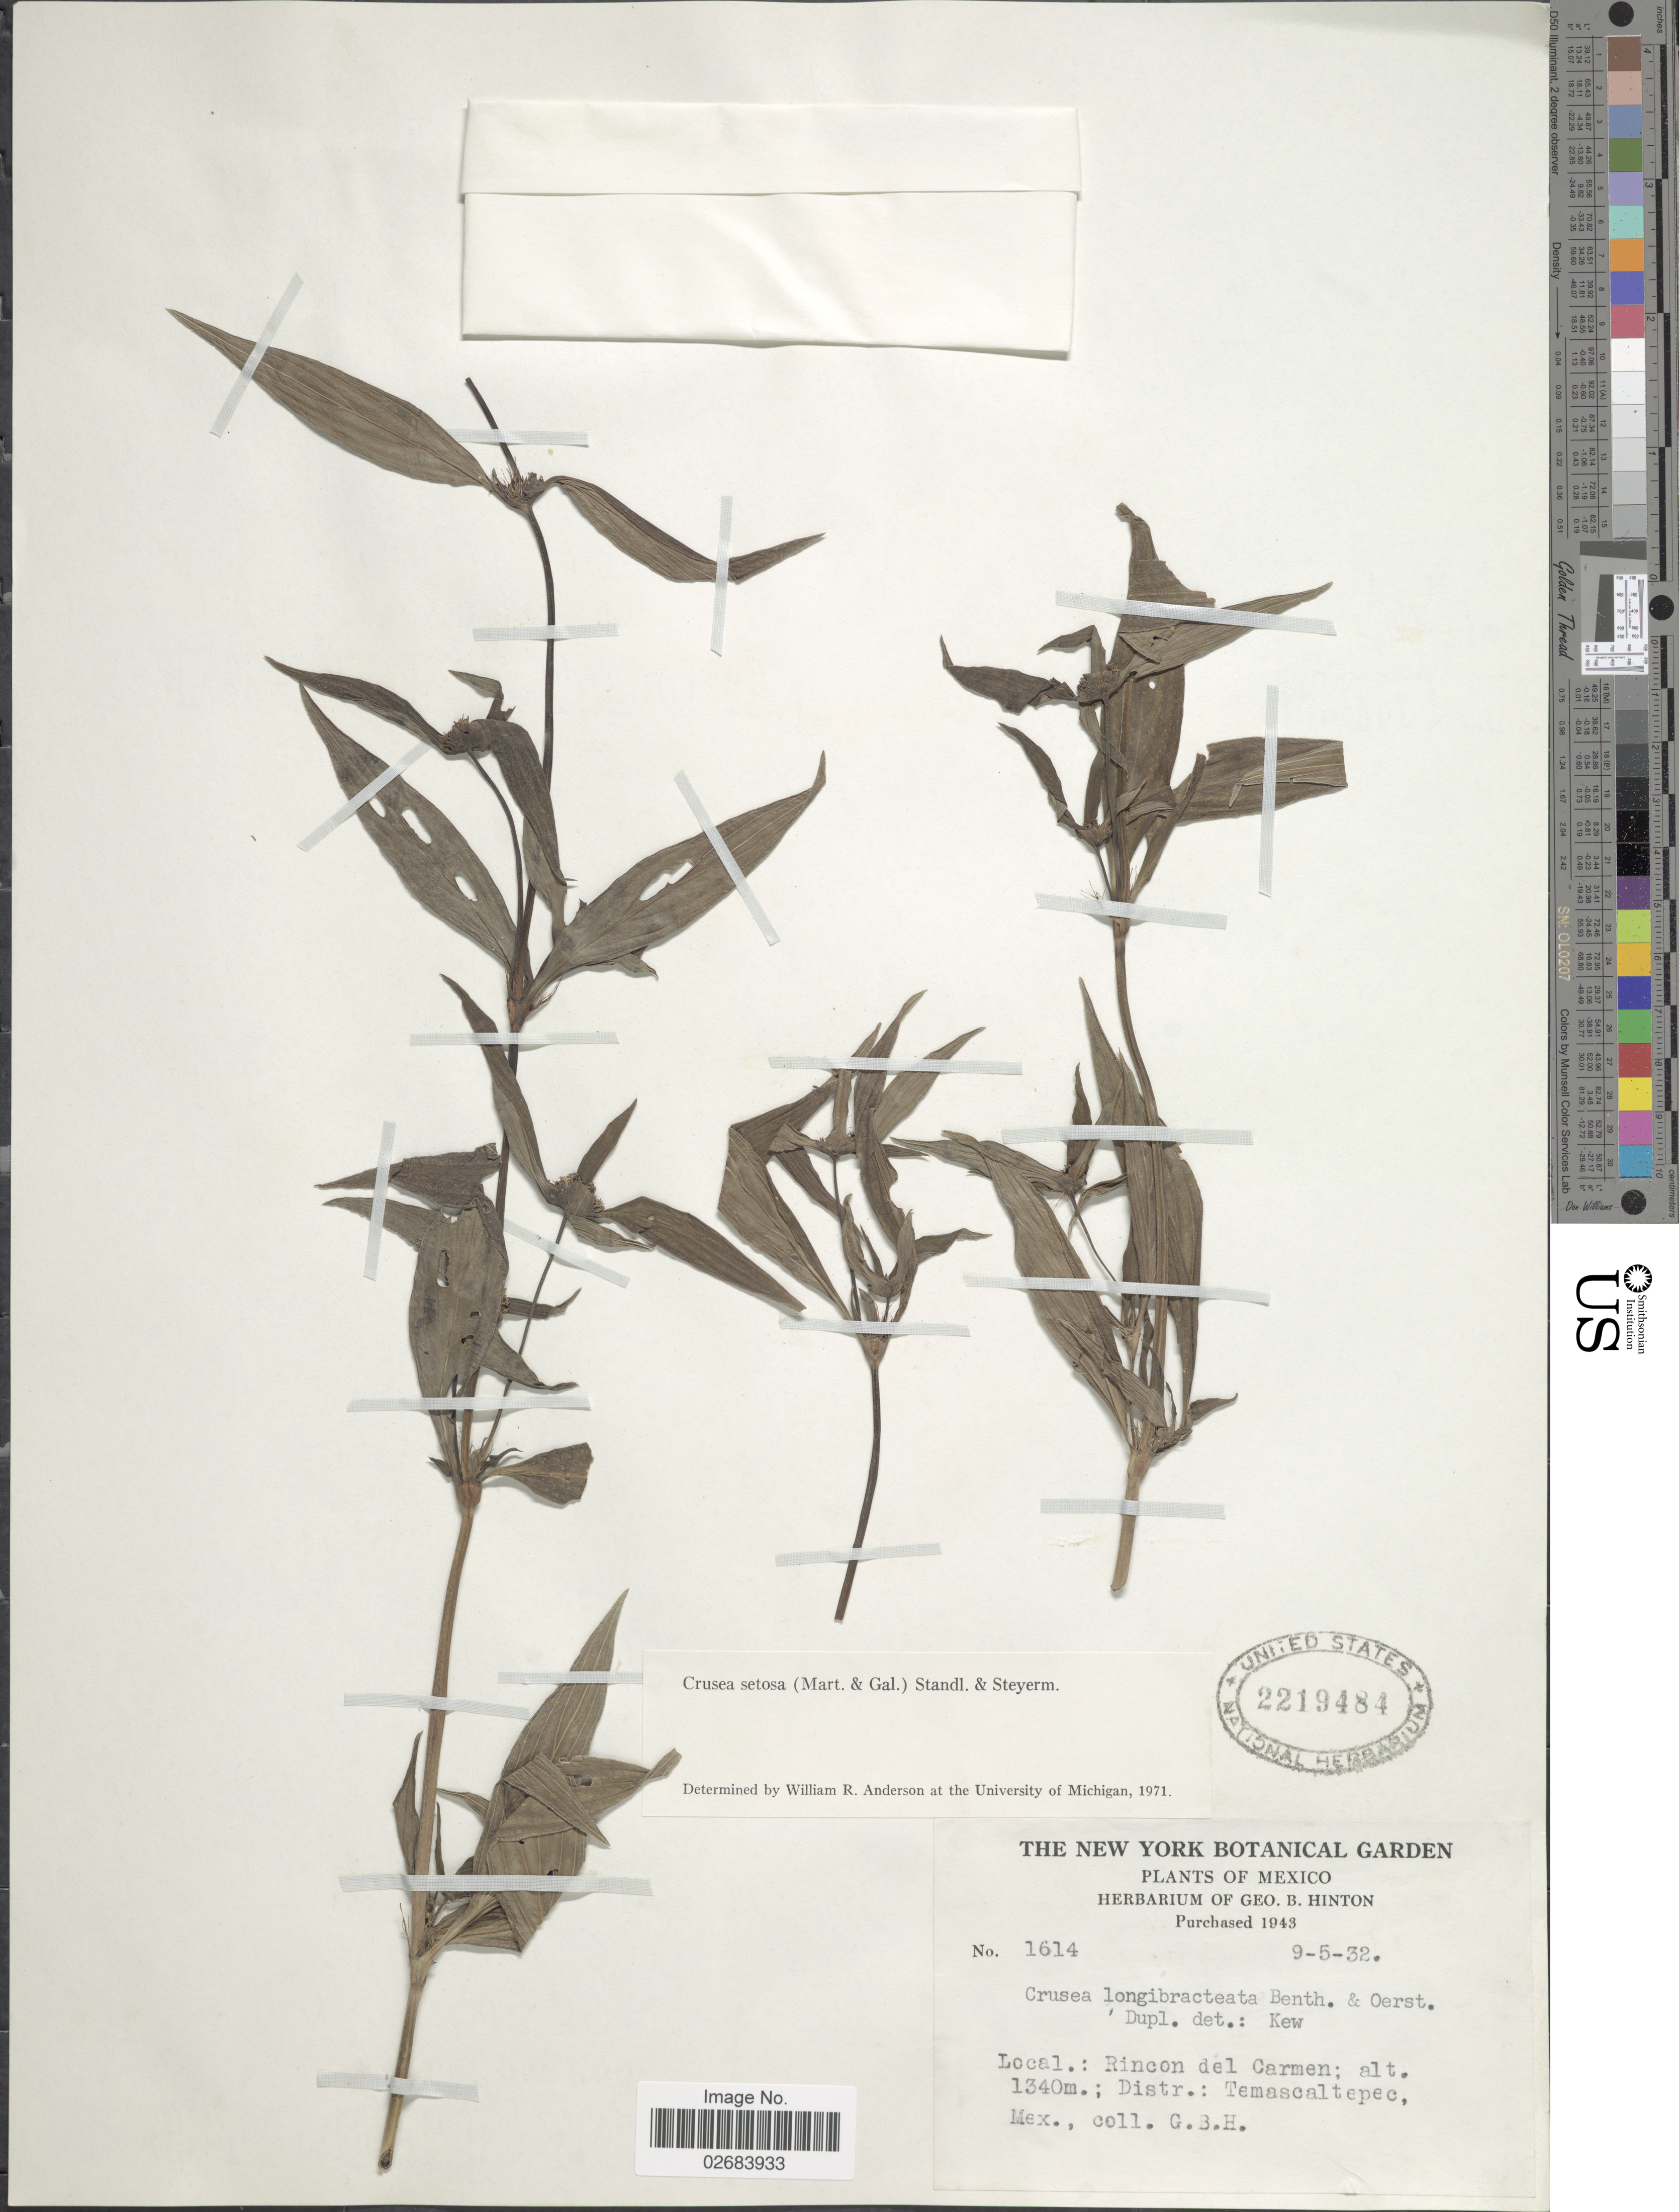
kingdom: Plantae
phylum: Tracheophyta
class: Magnoliopsida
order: Gentianales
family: Rubiaceae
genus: Crusea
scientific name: Crusea setosa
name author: (M. Martens & Galeotti) Standl. & Steyerm.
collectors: G. B. Hinton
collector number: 1614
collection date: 1932-09-05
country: Mexico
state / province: México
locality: Rincon del Carmen, Distr.: Temascaltepec.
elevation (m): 1340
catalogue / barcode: US 2219484